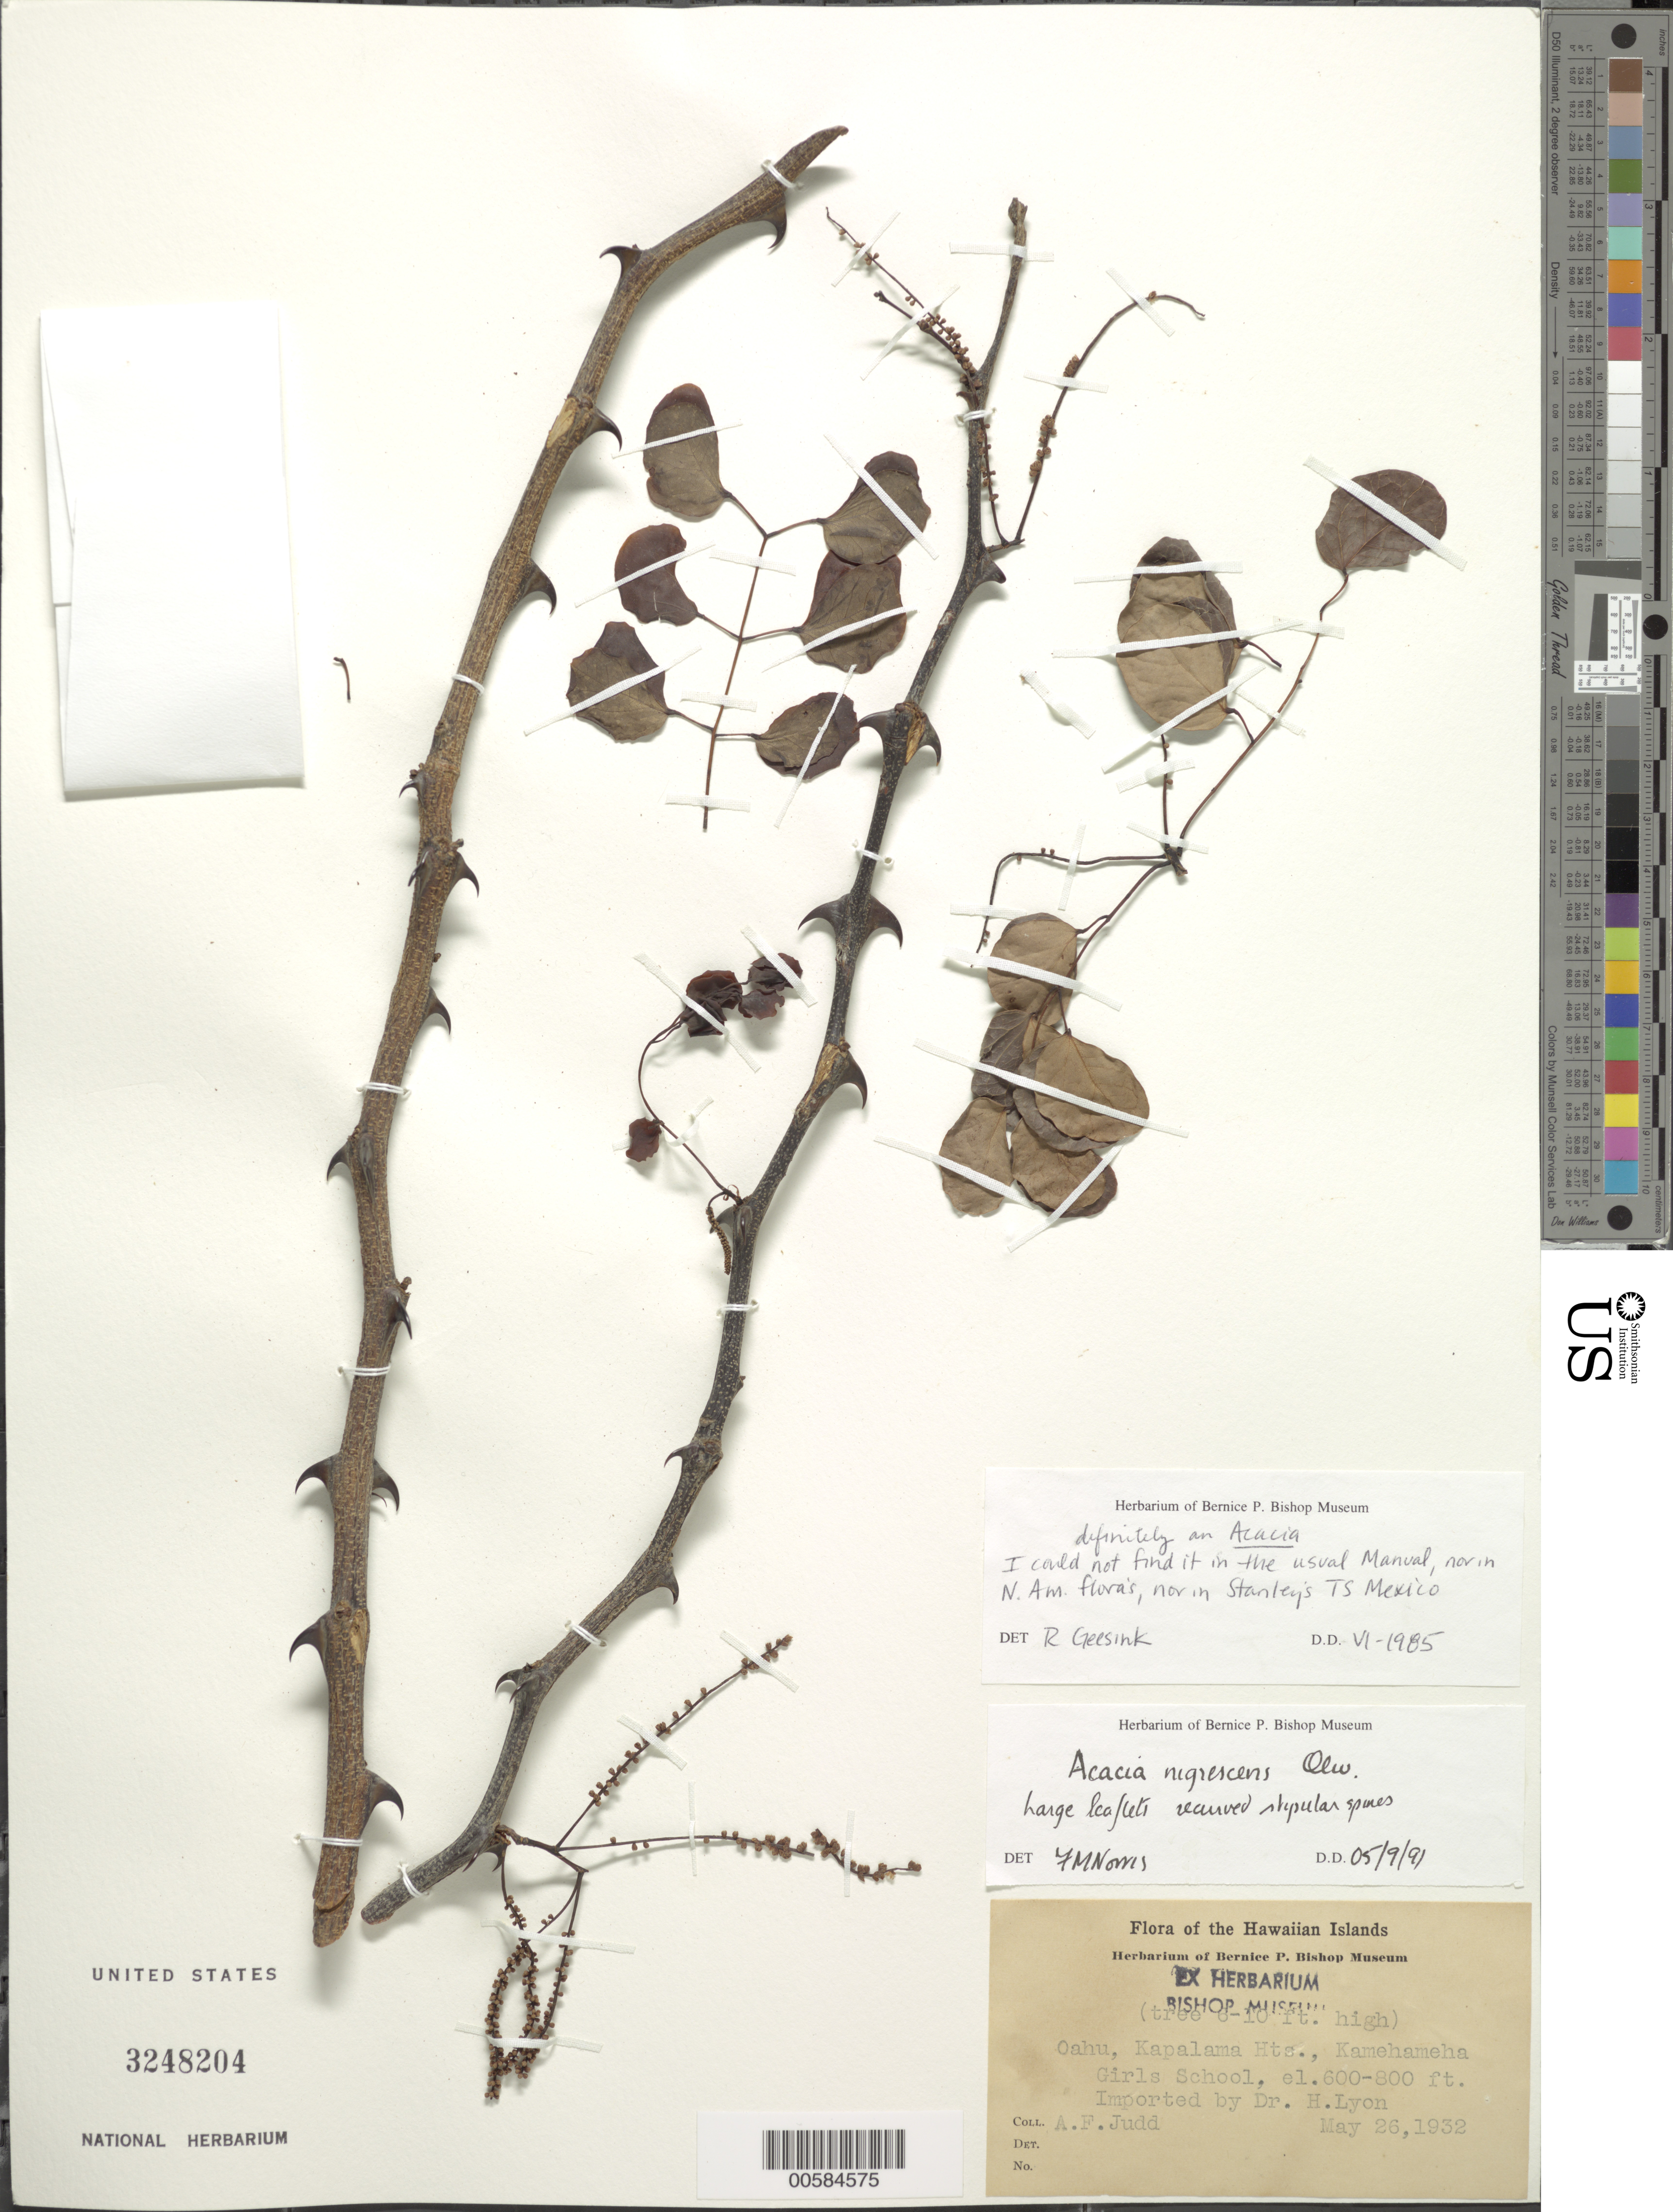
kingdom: Plantae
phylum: Tracheophyta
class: Magnoliopsida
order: Fabales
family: Fabaceae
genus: Acacia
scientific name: Acacia nigrescens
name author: Oliv.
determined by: Norris, F. M.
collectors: A. Judd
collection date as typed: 26 May 1932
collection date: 1932-05-26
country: United States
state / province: Hawaii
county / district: Honolulu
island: Oahu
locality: Kapalama Hts, Kamehameha Girls School.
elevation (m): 183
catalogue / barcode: US 3248204